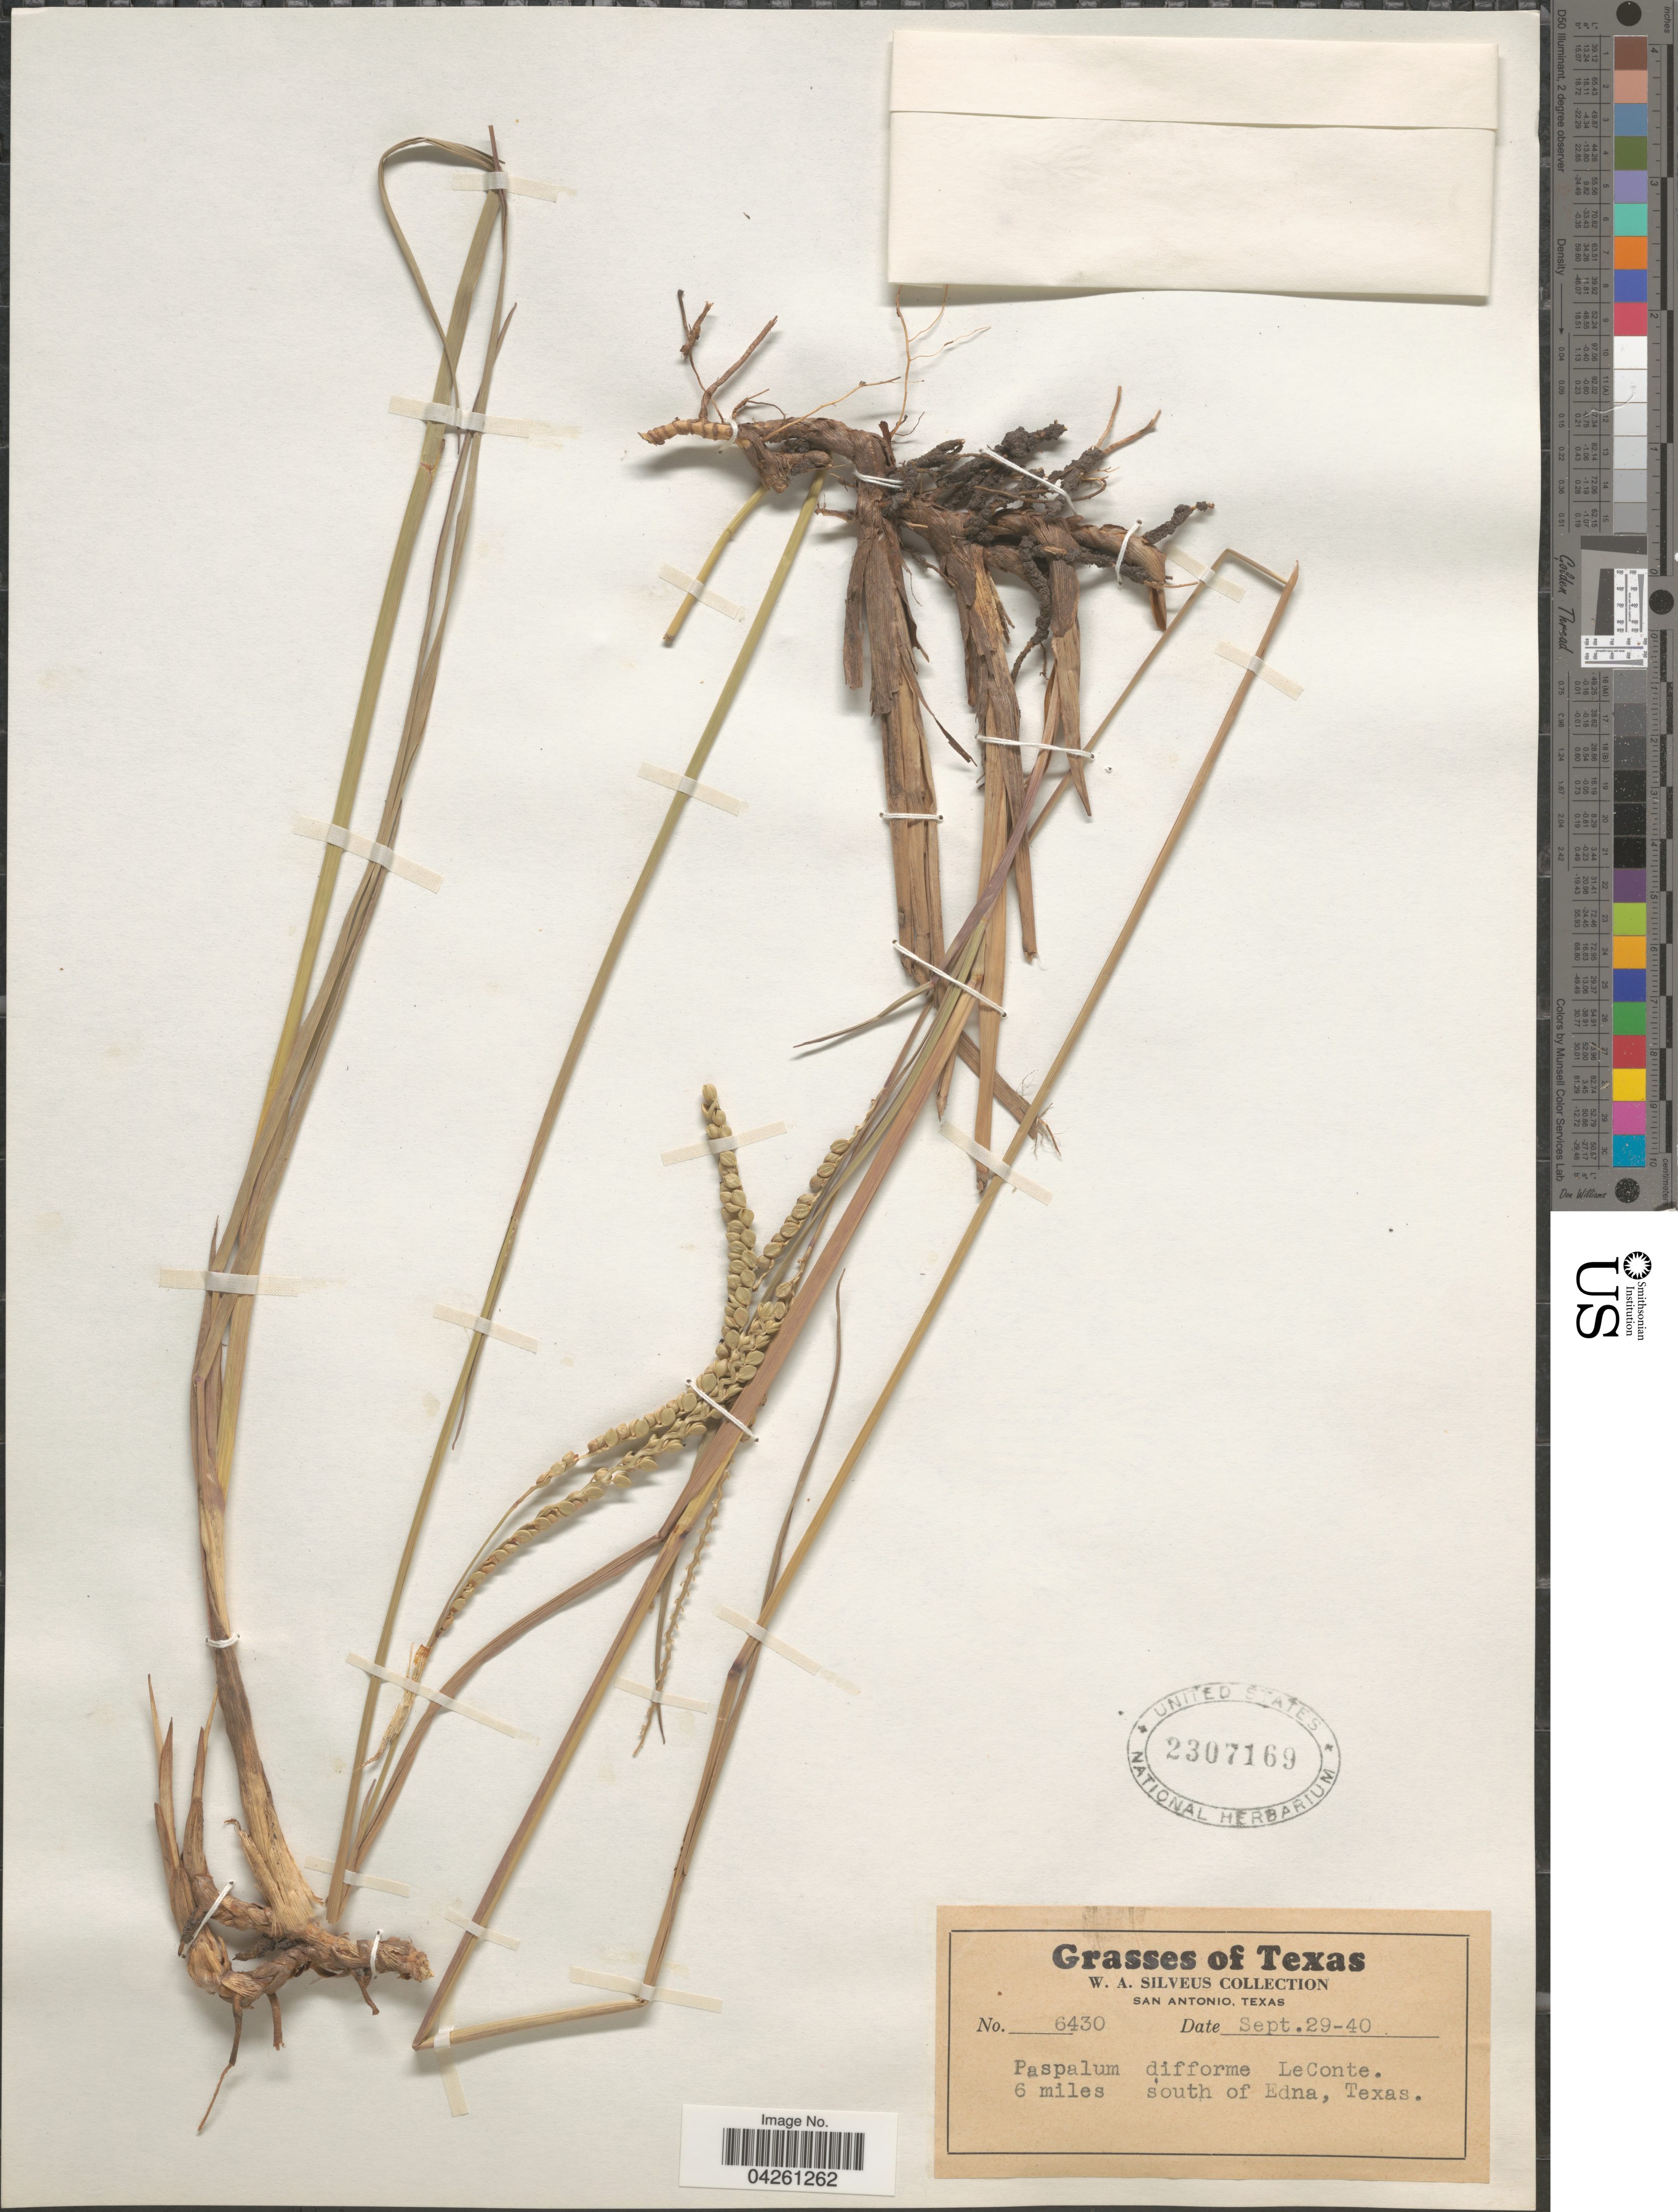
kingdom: Plantae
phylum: Tracheophyta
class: Liliopsida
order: Poales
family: Poaceae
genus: Paspalum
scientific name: Paspalum difforme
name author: Leconte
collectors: W. Silveus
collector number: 6430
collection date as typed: Transcribed d/m/y: 29/9/40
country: United States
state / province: Texas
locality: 6 miles south of Edna.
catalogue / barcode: US 2307169